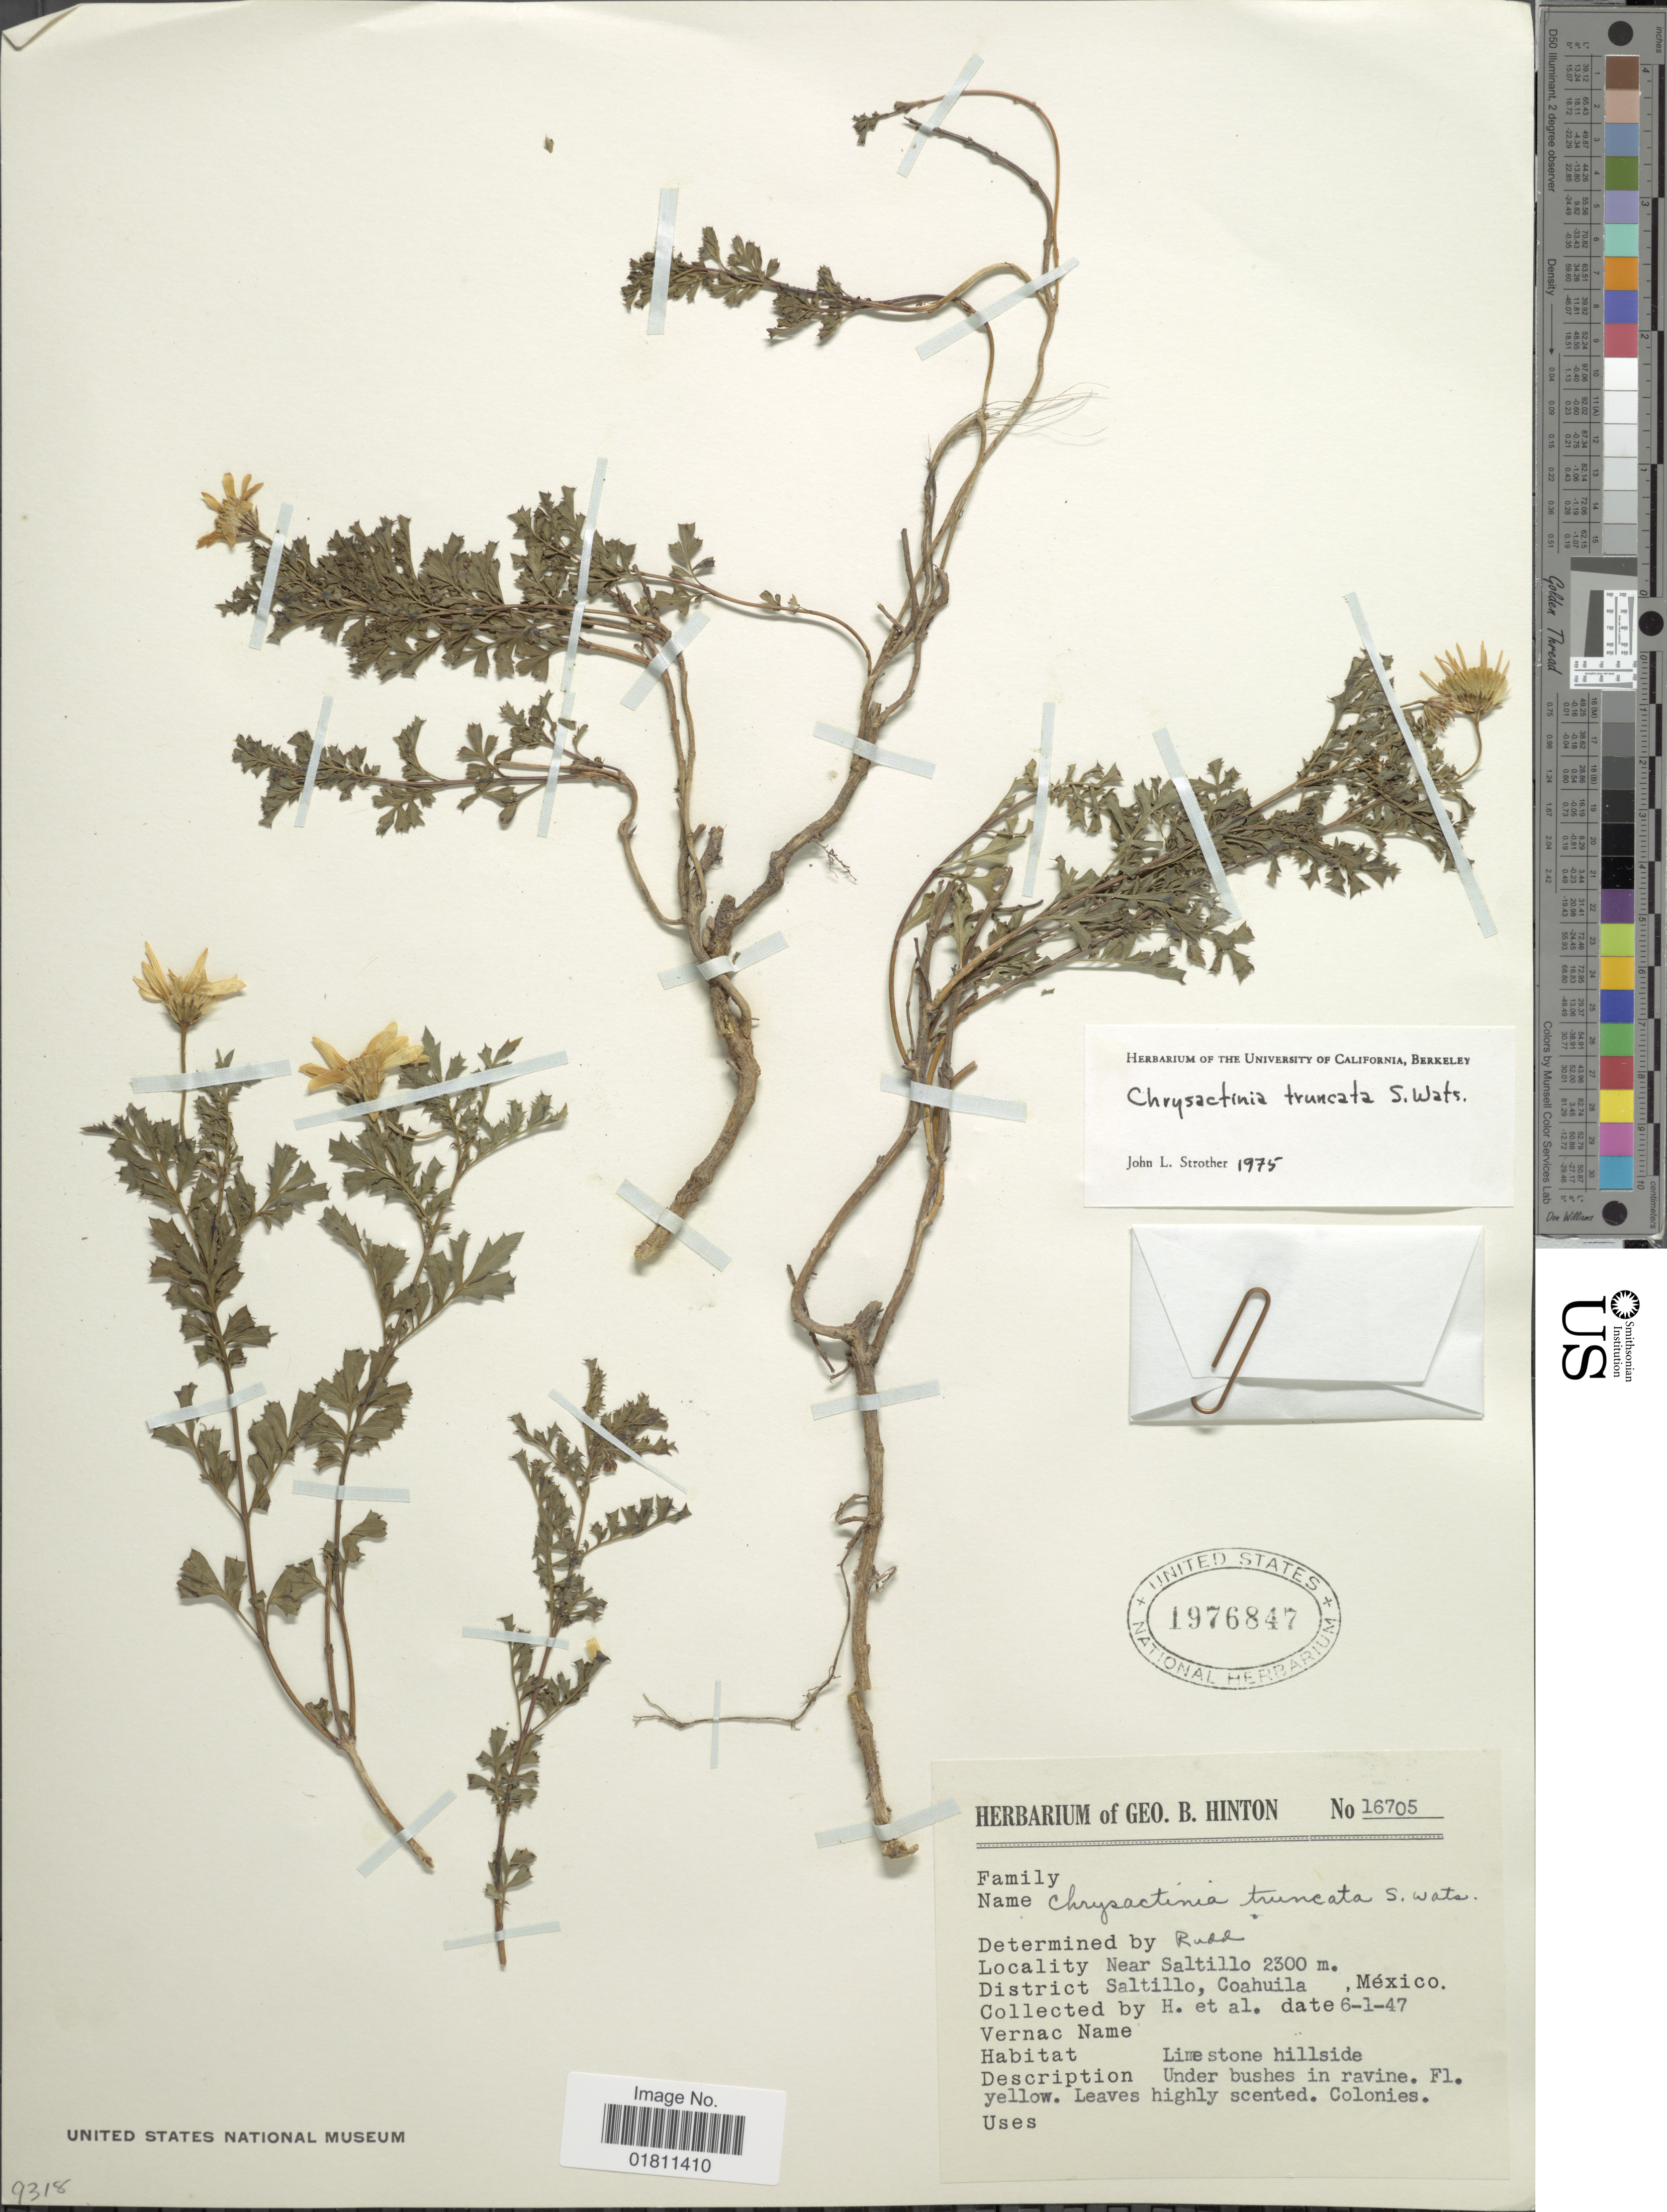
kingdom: Plantae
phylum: Tracheophyta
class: Magnoliopsida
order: Asterales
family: Asteraceae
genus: Chrysactinia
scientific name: Chrysactinia truncata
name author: S. Watson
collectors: G. B. Hinton & et al.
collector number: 16705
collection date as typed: Transcribed d/m/y: 6/1/47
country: Mexico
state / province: Coahuila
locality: Near Saltillo, Saltillo, Coahuila, Mexico.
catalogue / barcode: US 1976847